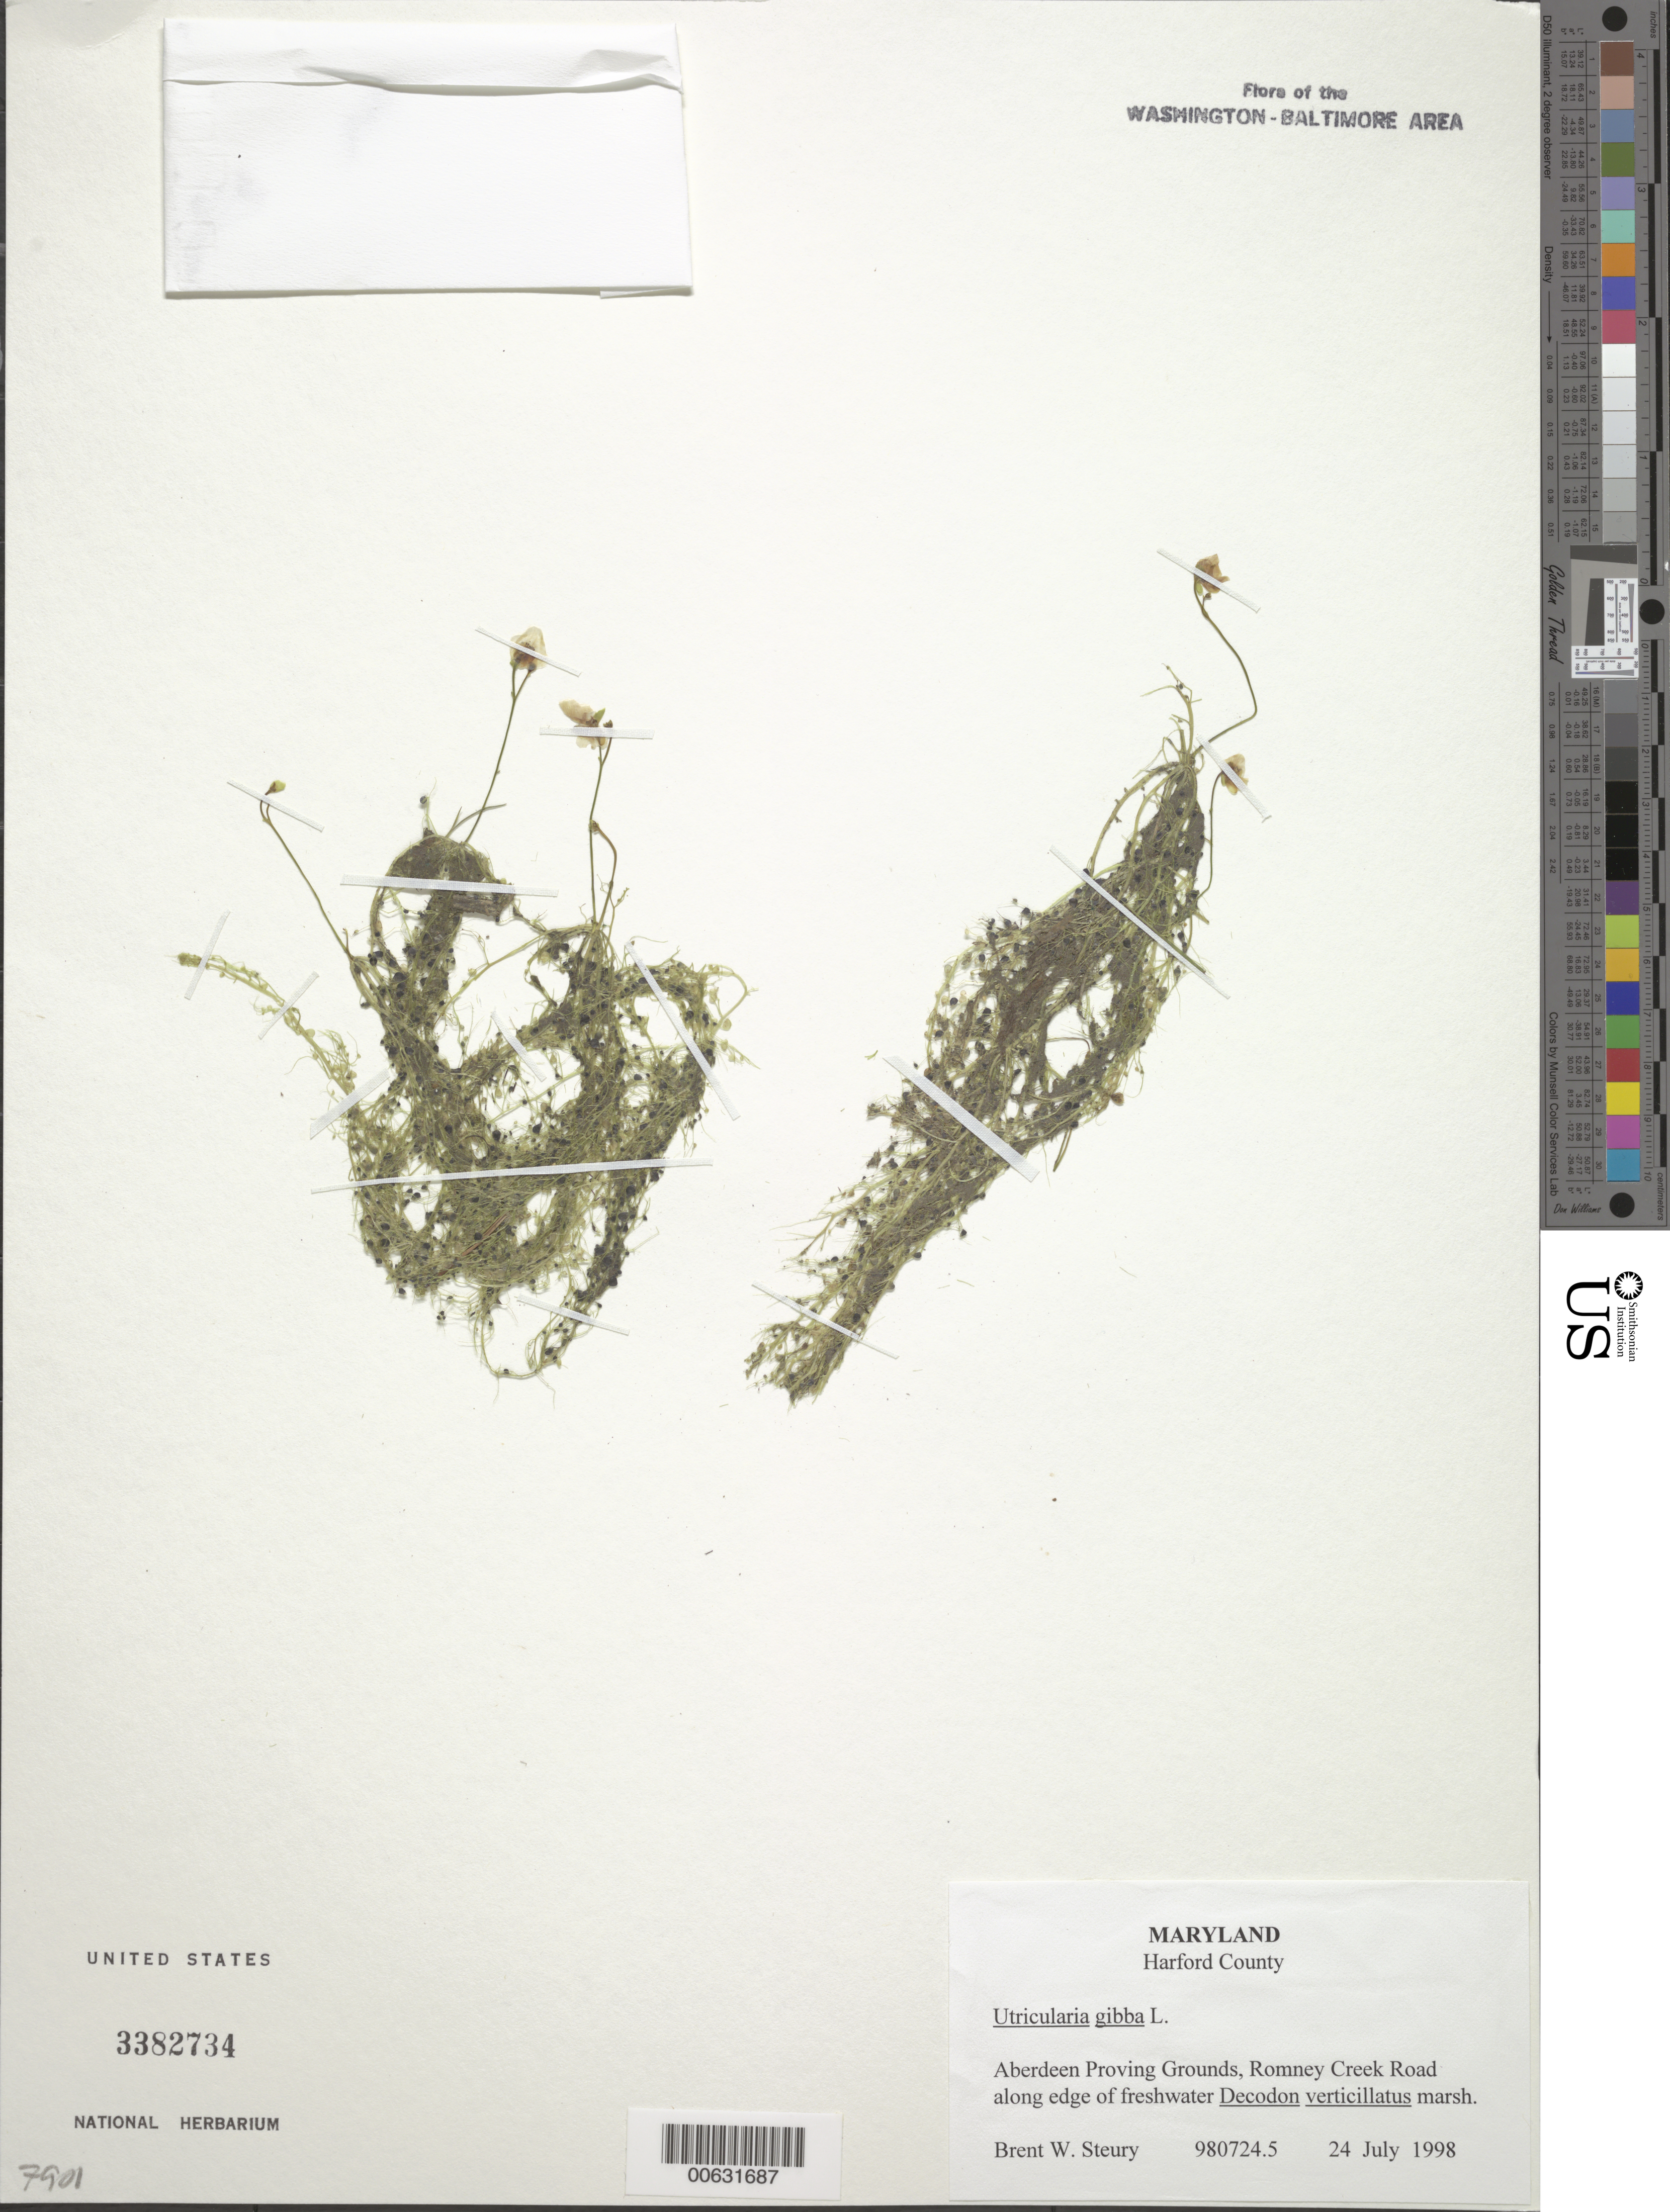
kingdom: Plantae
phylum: Tracheophyta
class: Magnoliopsida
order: Lamiales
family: Lentibulariaceae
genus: Utricularia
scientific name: Utricularia gibba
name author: L.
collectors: B. Steury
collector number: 980724.5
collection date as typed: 24 Jul 1998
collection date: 1998-07-24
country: United States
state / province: Maryland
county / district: Harford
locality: Aberdeen Proving Grounds, Romney Creek Road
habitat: edge of freshwater Decodon verticillatus marsh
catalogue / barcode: US 3382734